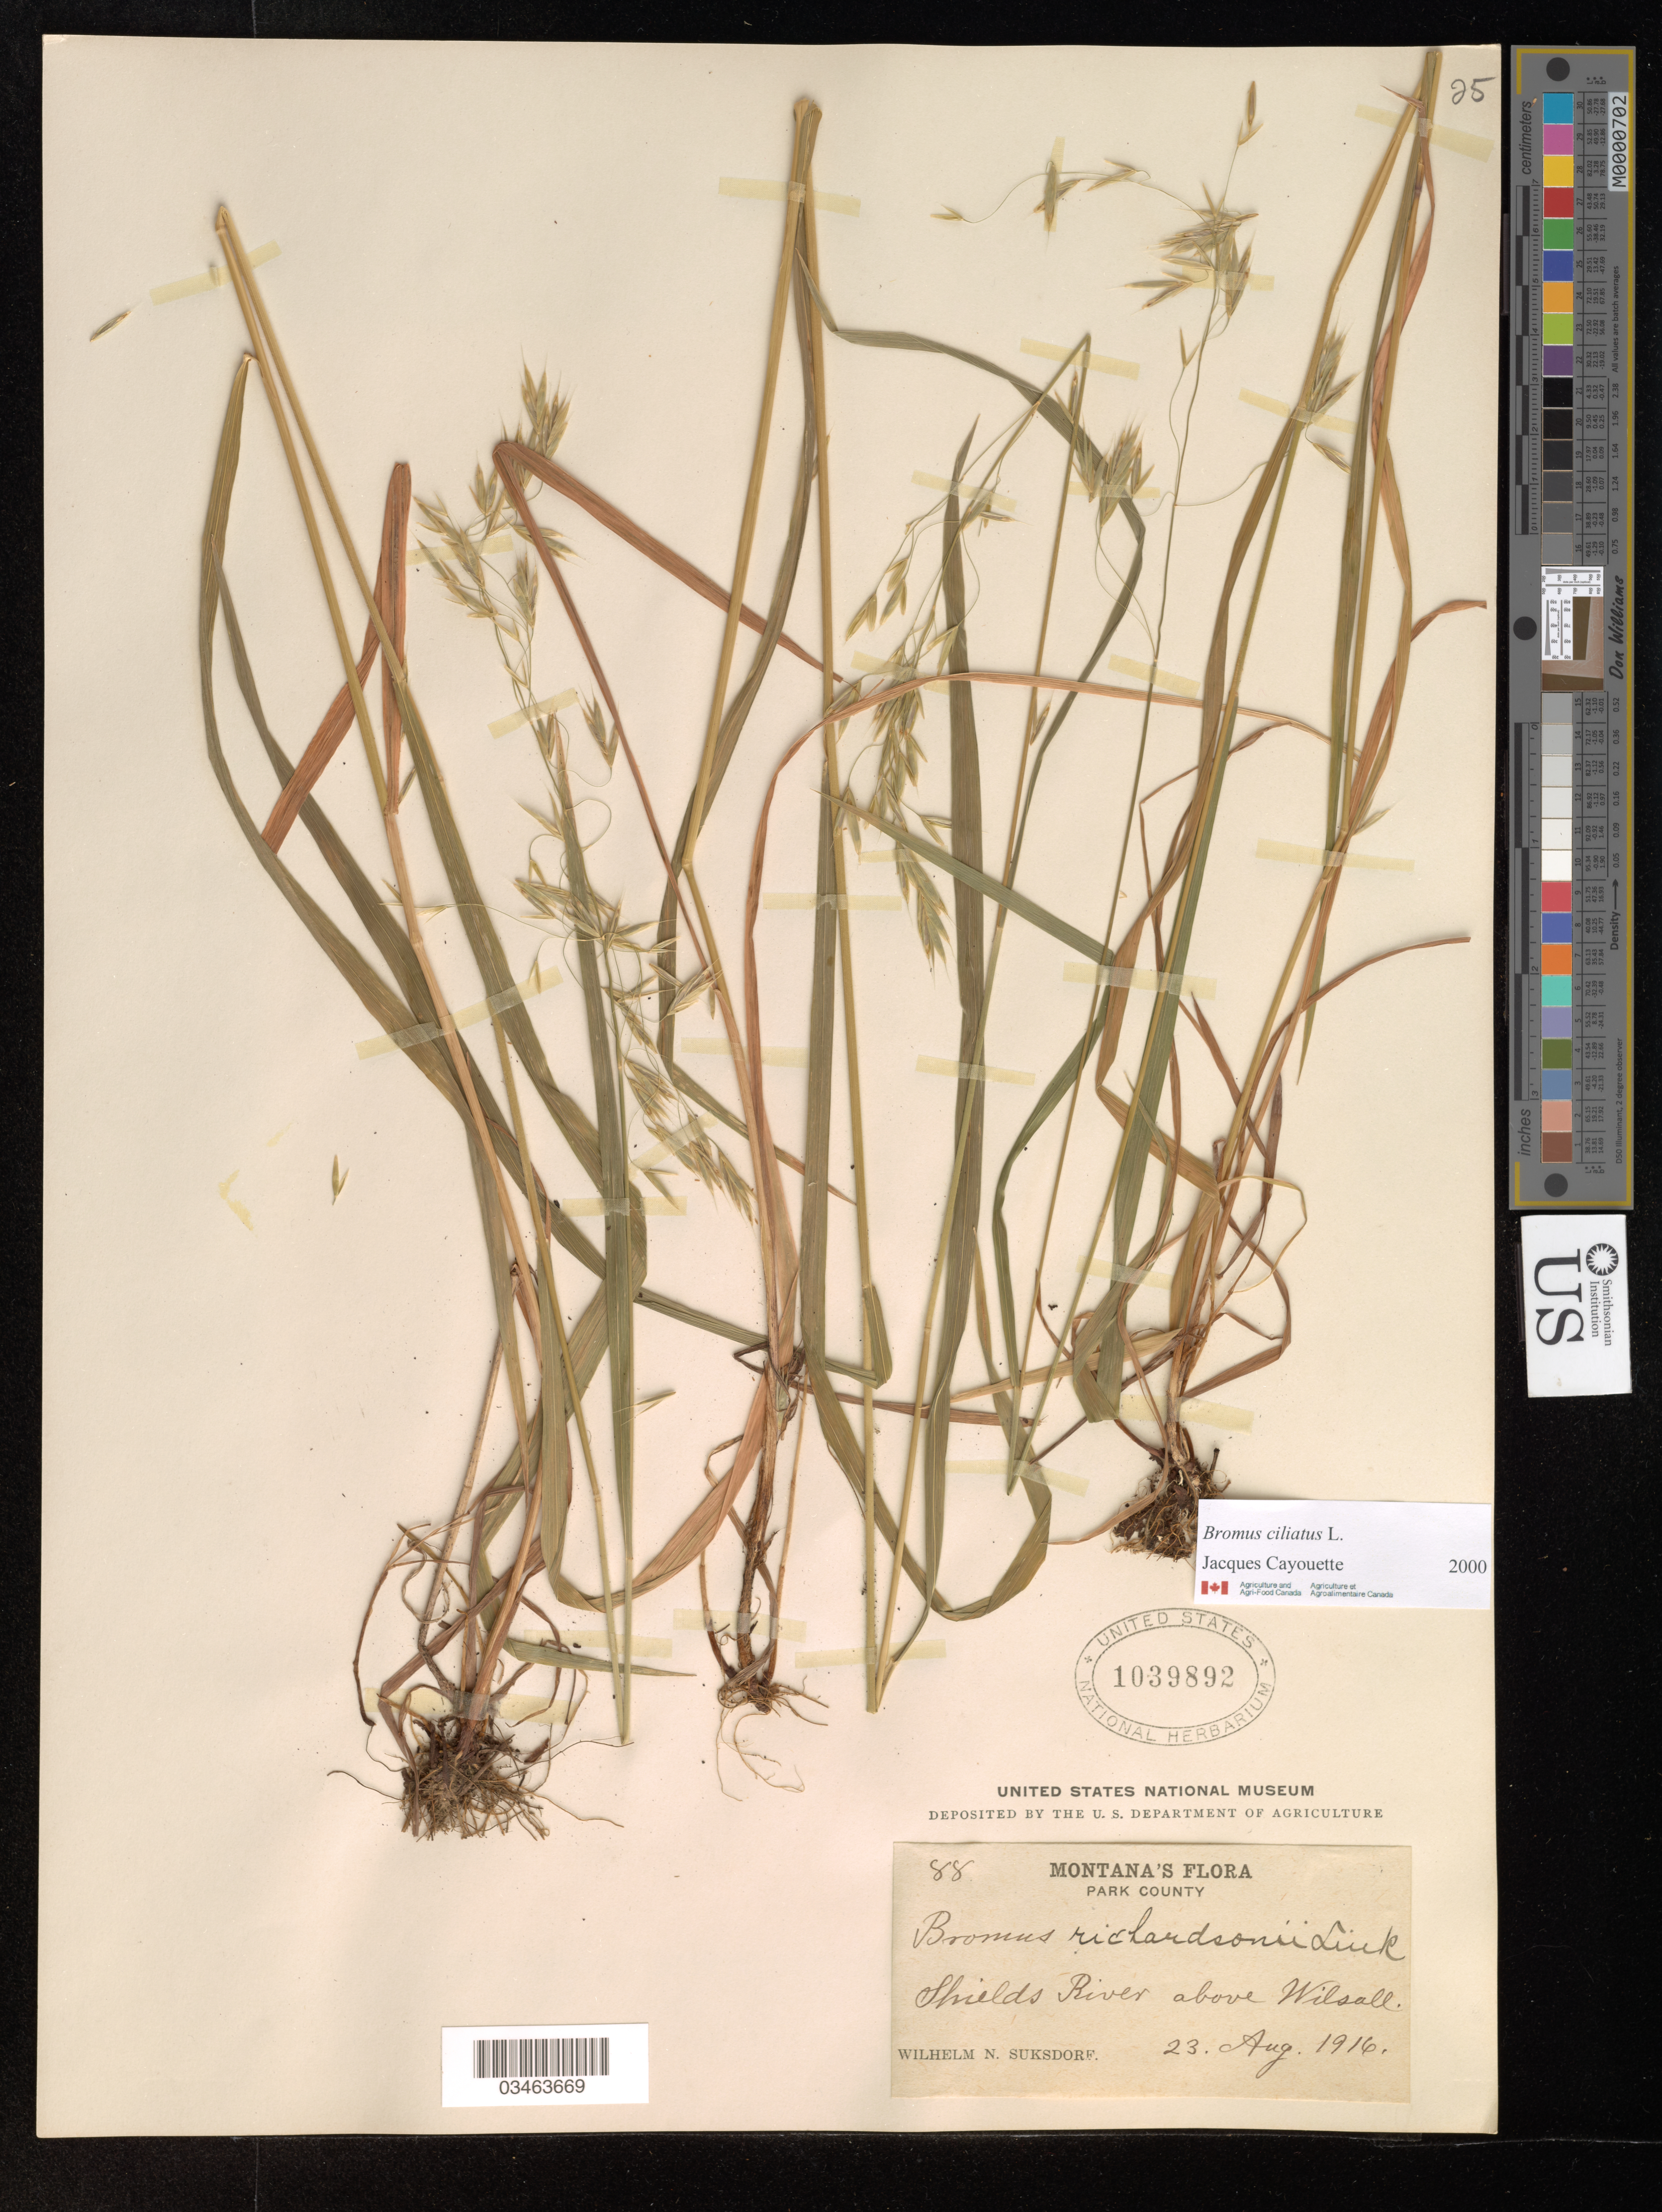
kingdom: Plantae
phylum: Tracheophyta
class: Liliopsida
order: Poales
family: Poaceae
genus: Bromus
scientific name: Bromus ciliatus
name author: L.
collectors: W. N. Suksdorf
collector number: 88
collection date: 1916-08-23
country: United States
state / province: Montana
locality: Park County. Shields River above Wilsall.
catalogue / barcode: US 1039892